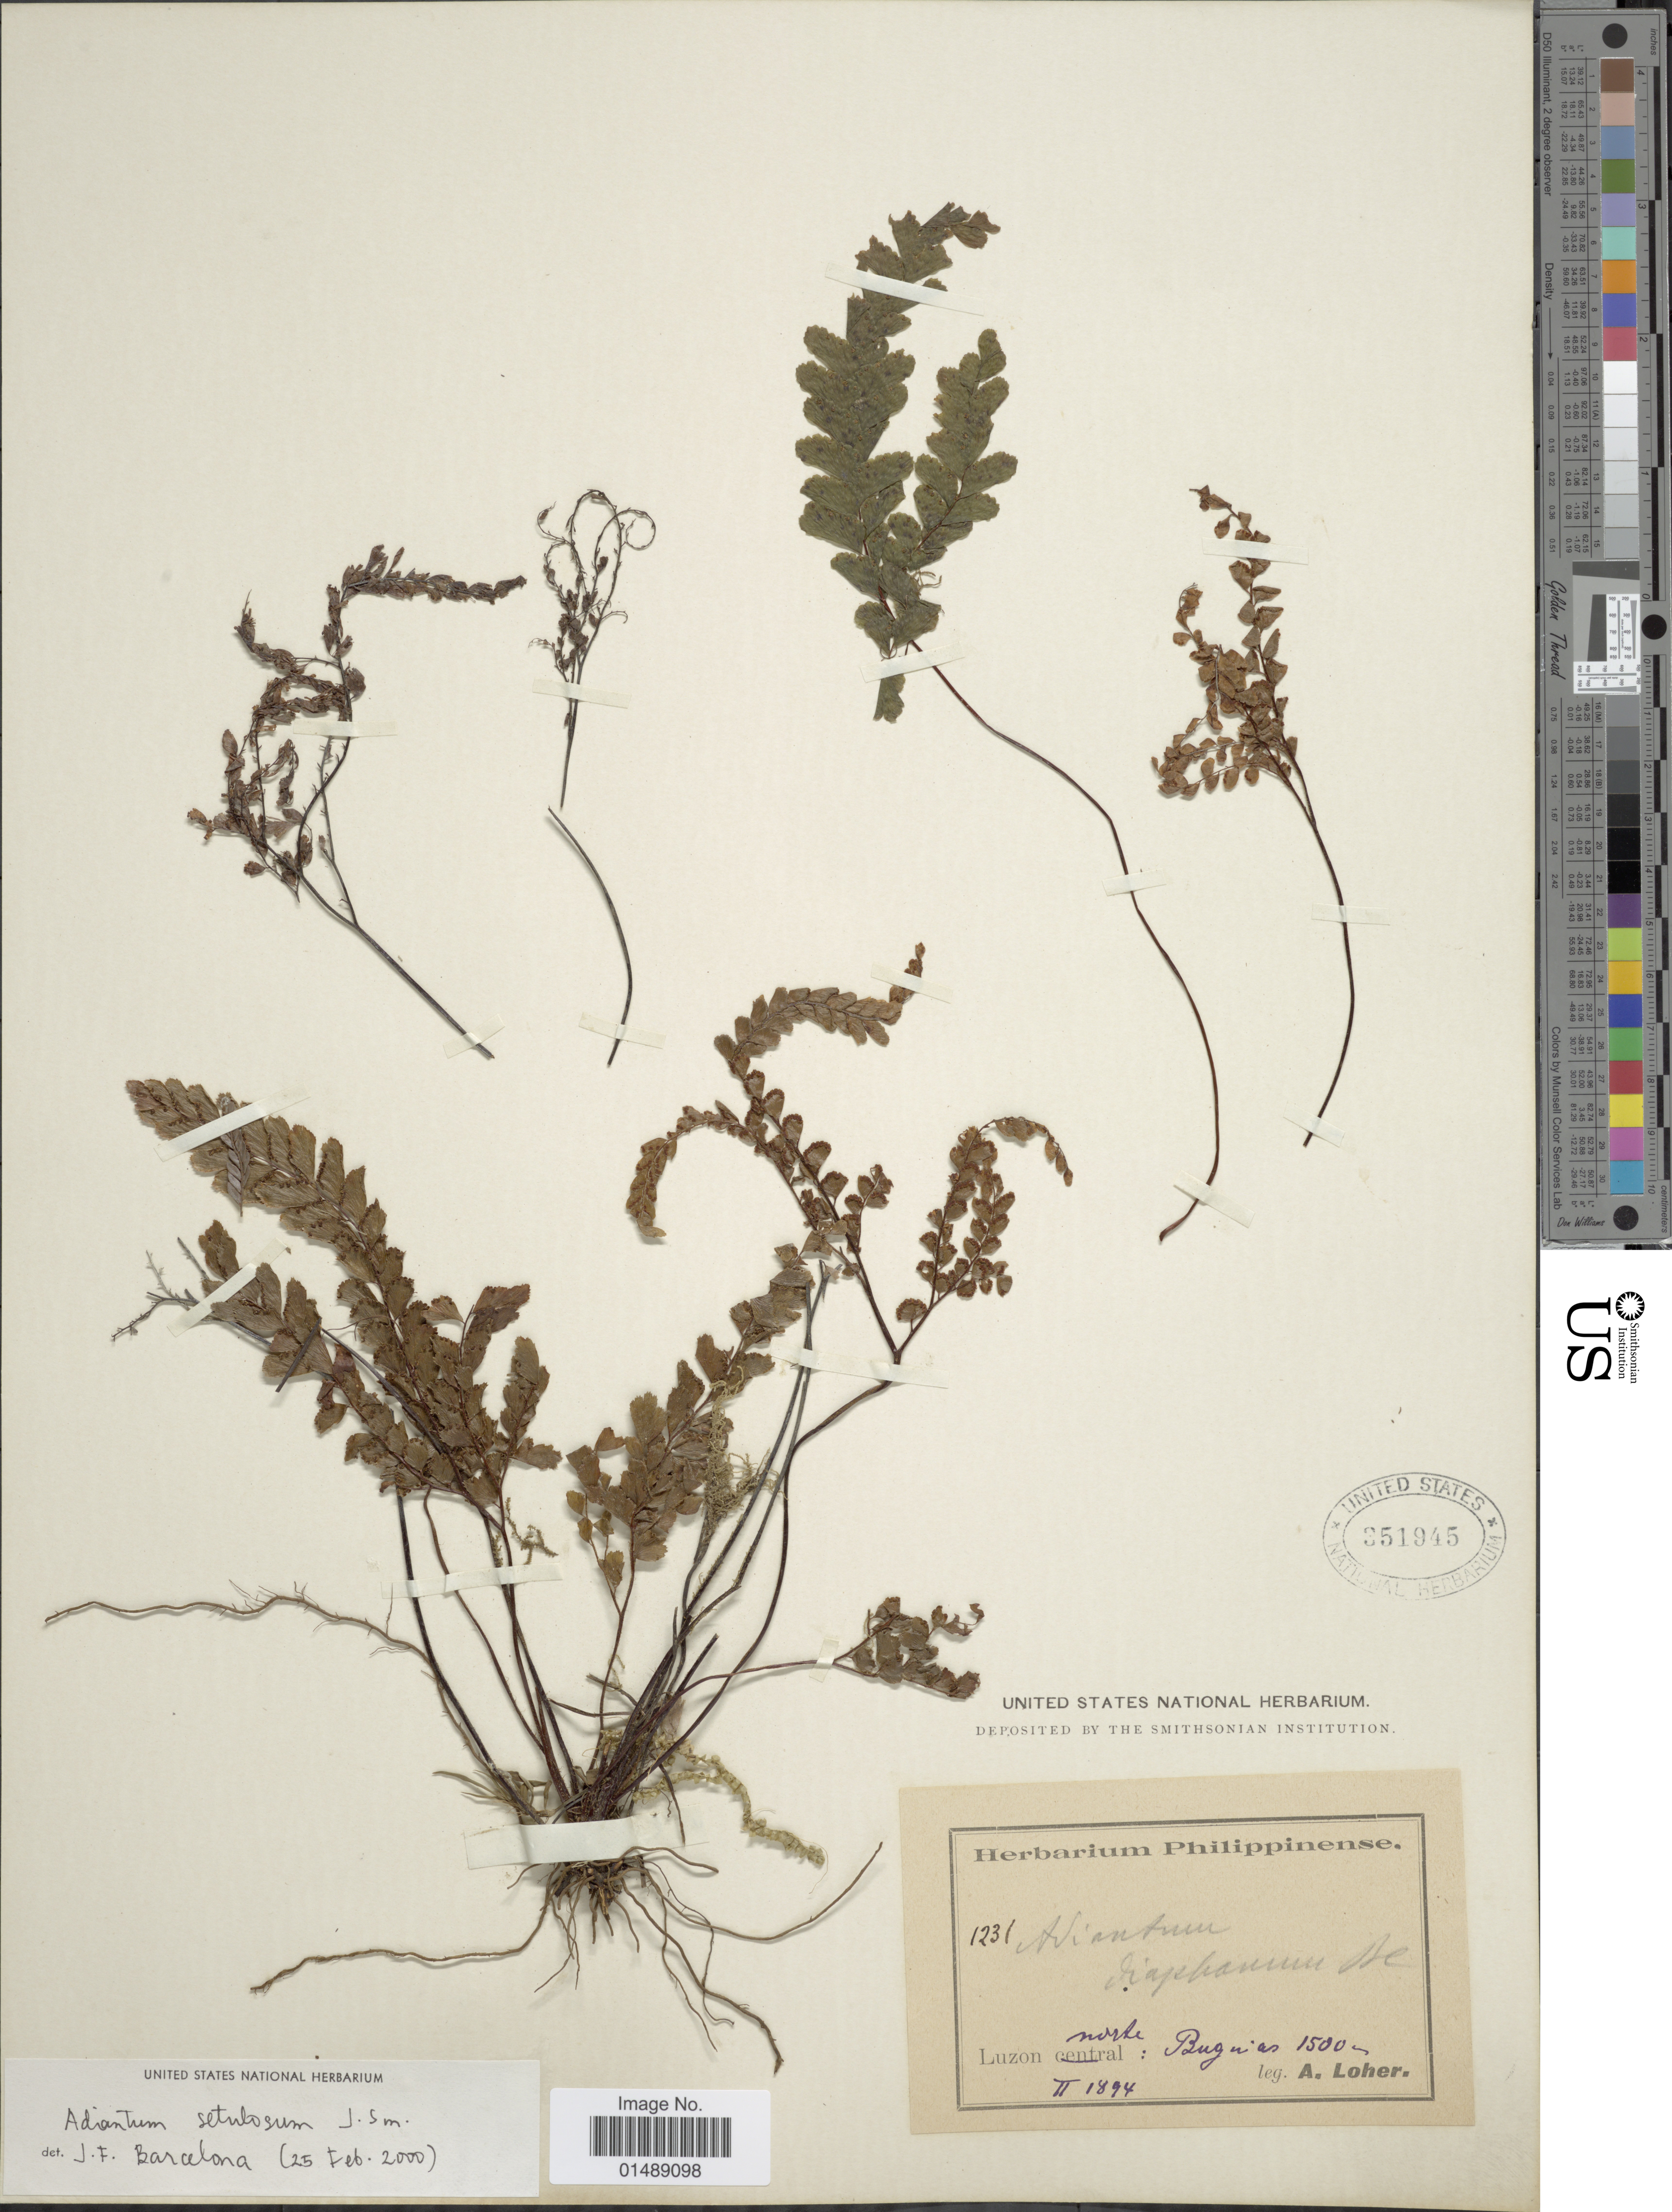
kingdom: Plantae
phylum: Tracheophyta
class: Polypodiopsida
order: Polypodiales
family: Pteridaceae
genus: Adiantum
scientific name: Adiantum setulosum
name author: J. Sm.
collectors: A. Loher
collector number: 1231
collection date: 1894-02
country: Philippines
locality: Luzon norte, Buguias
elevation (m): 1500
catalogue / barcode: US 351945